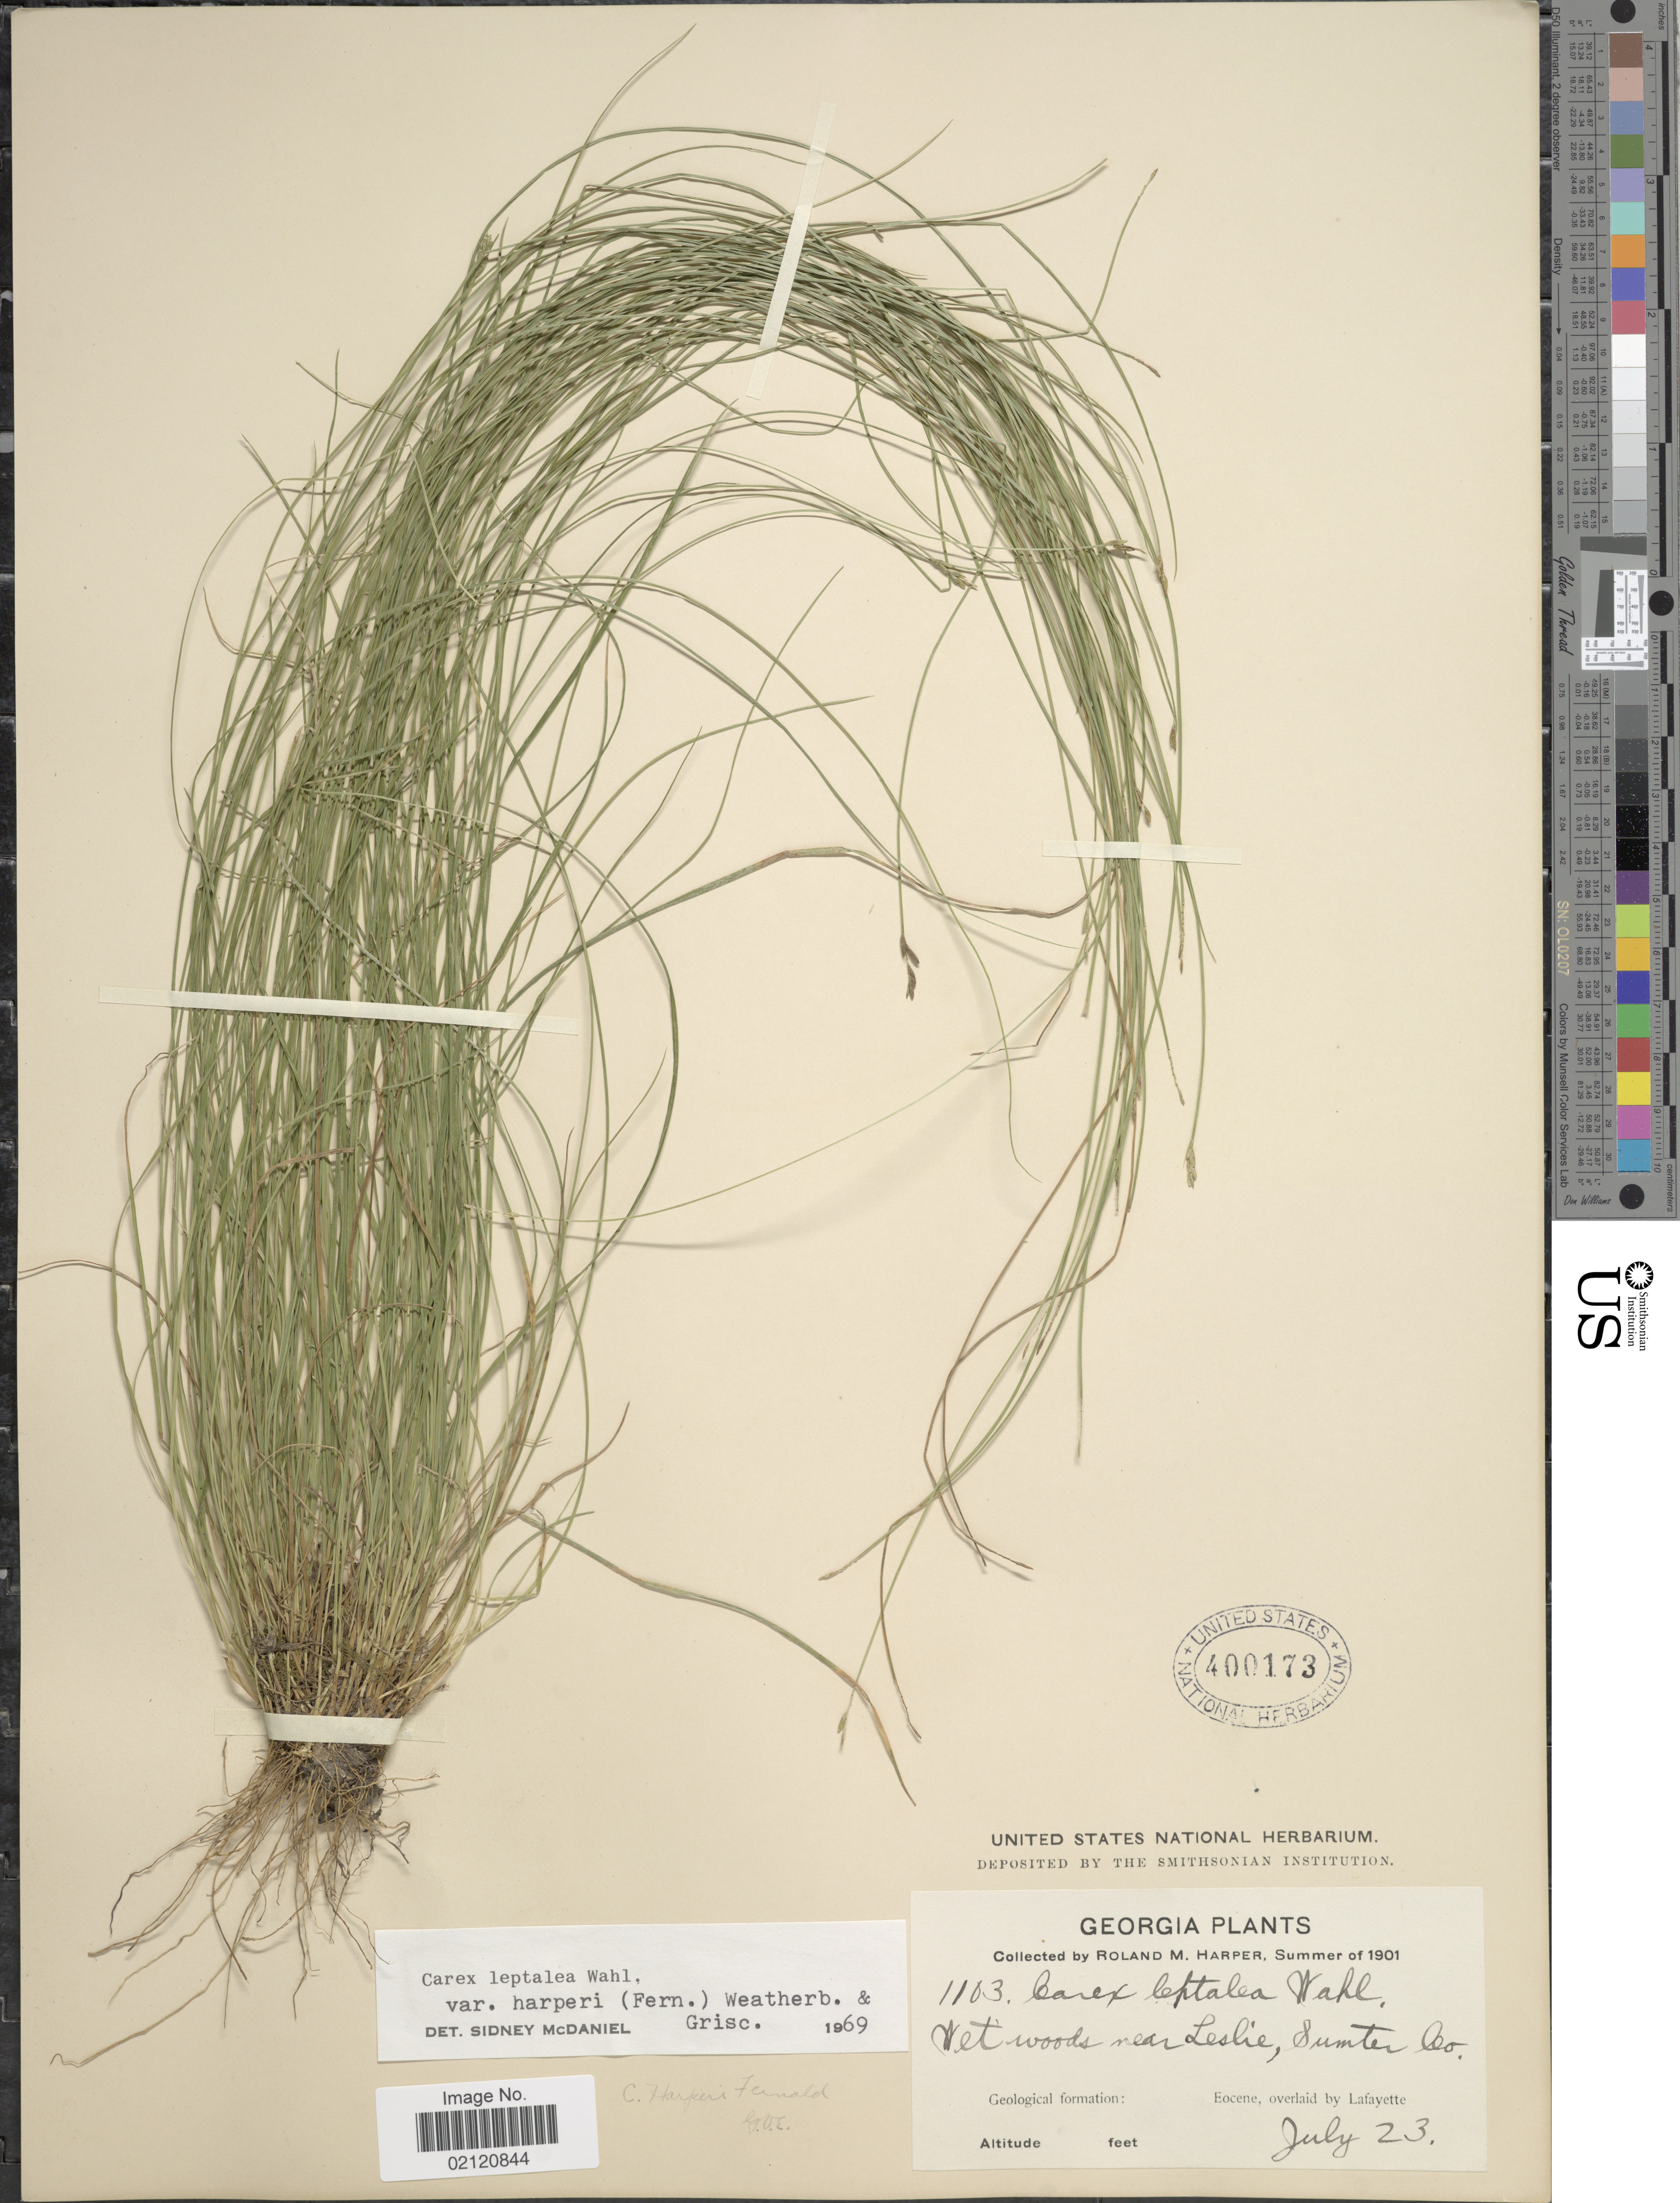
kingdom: Plantae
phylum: Tracheophyta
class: Liliopsida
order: Poales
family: Cyperaceae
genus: Carex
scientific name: Carex leptalea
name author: Wahlenb.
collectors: R. M. Harper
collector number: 1103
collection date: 1901-07-23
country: United States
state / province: Georgia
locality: Wet woods near Leslie, Sumter Co.,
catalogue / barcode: US 400173